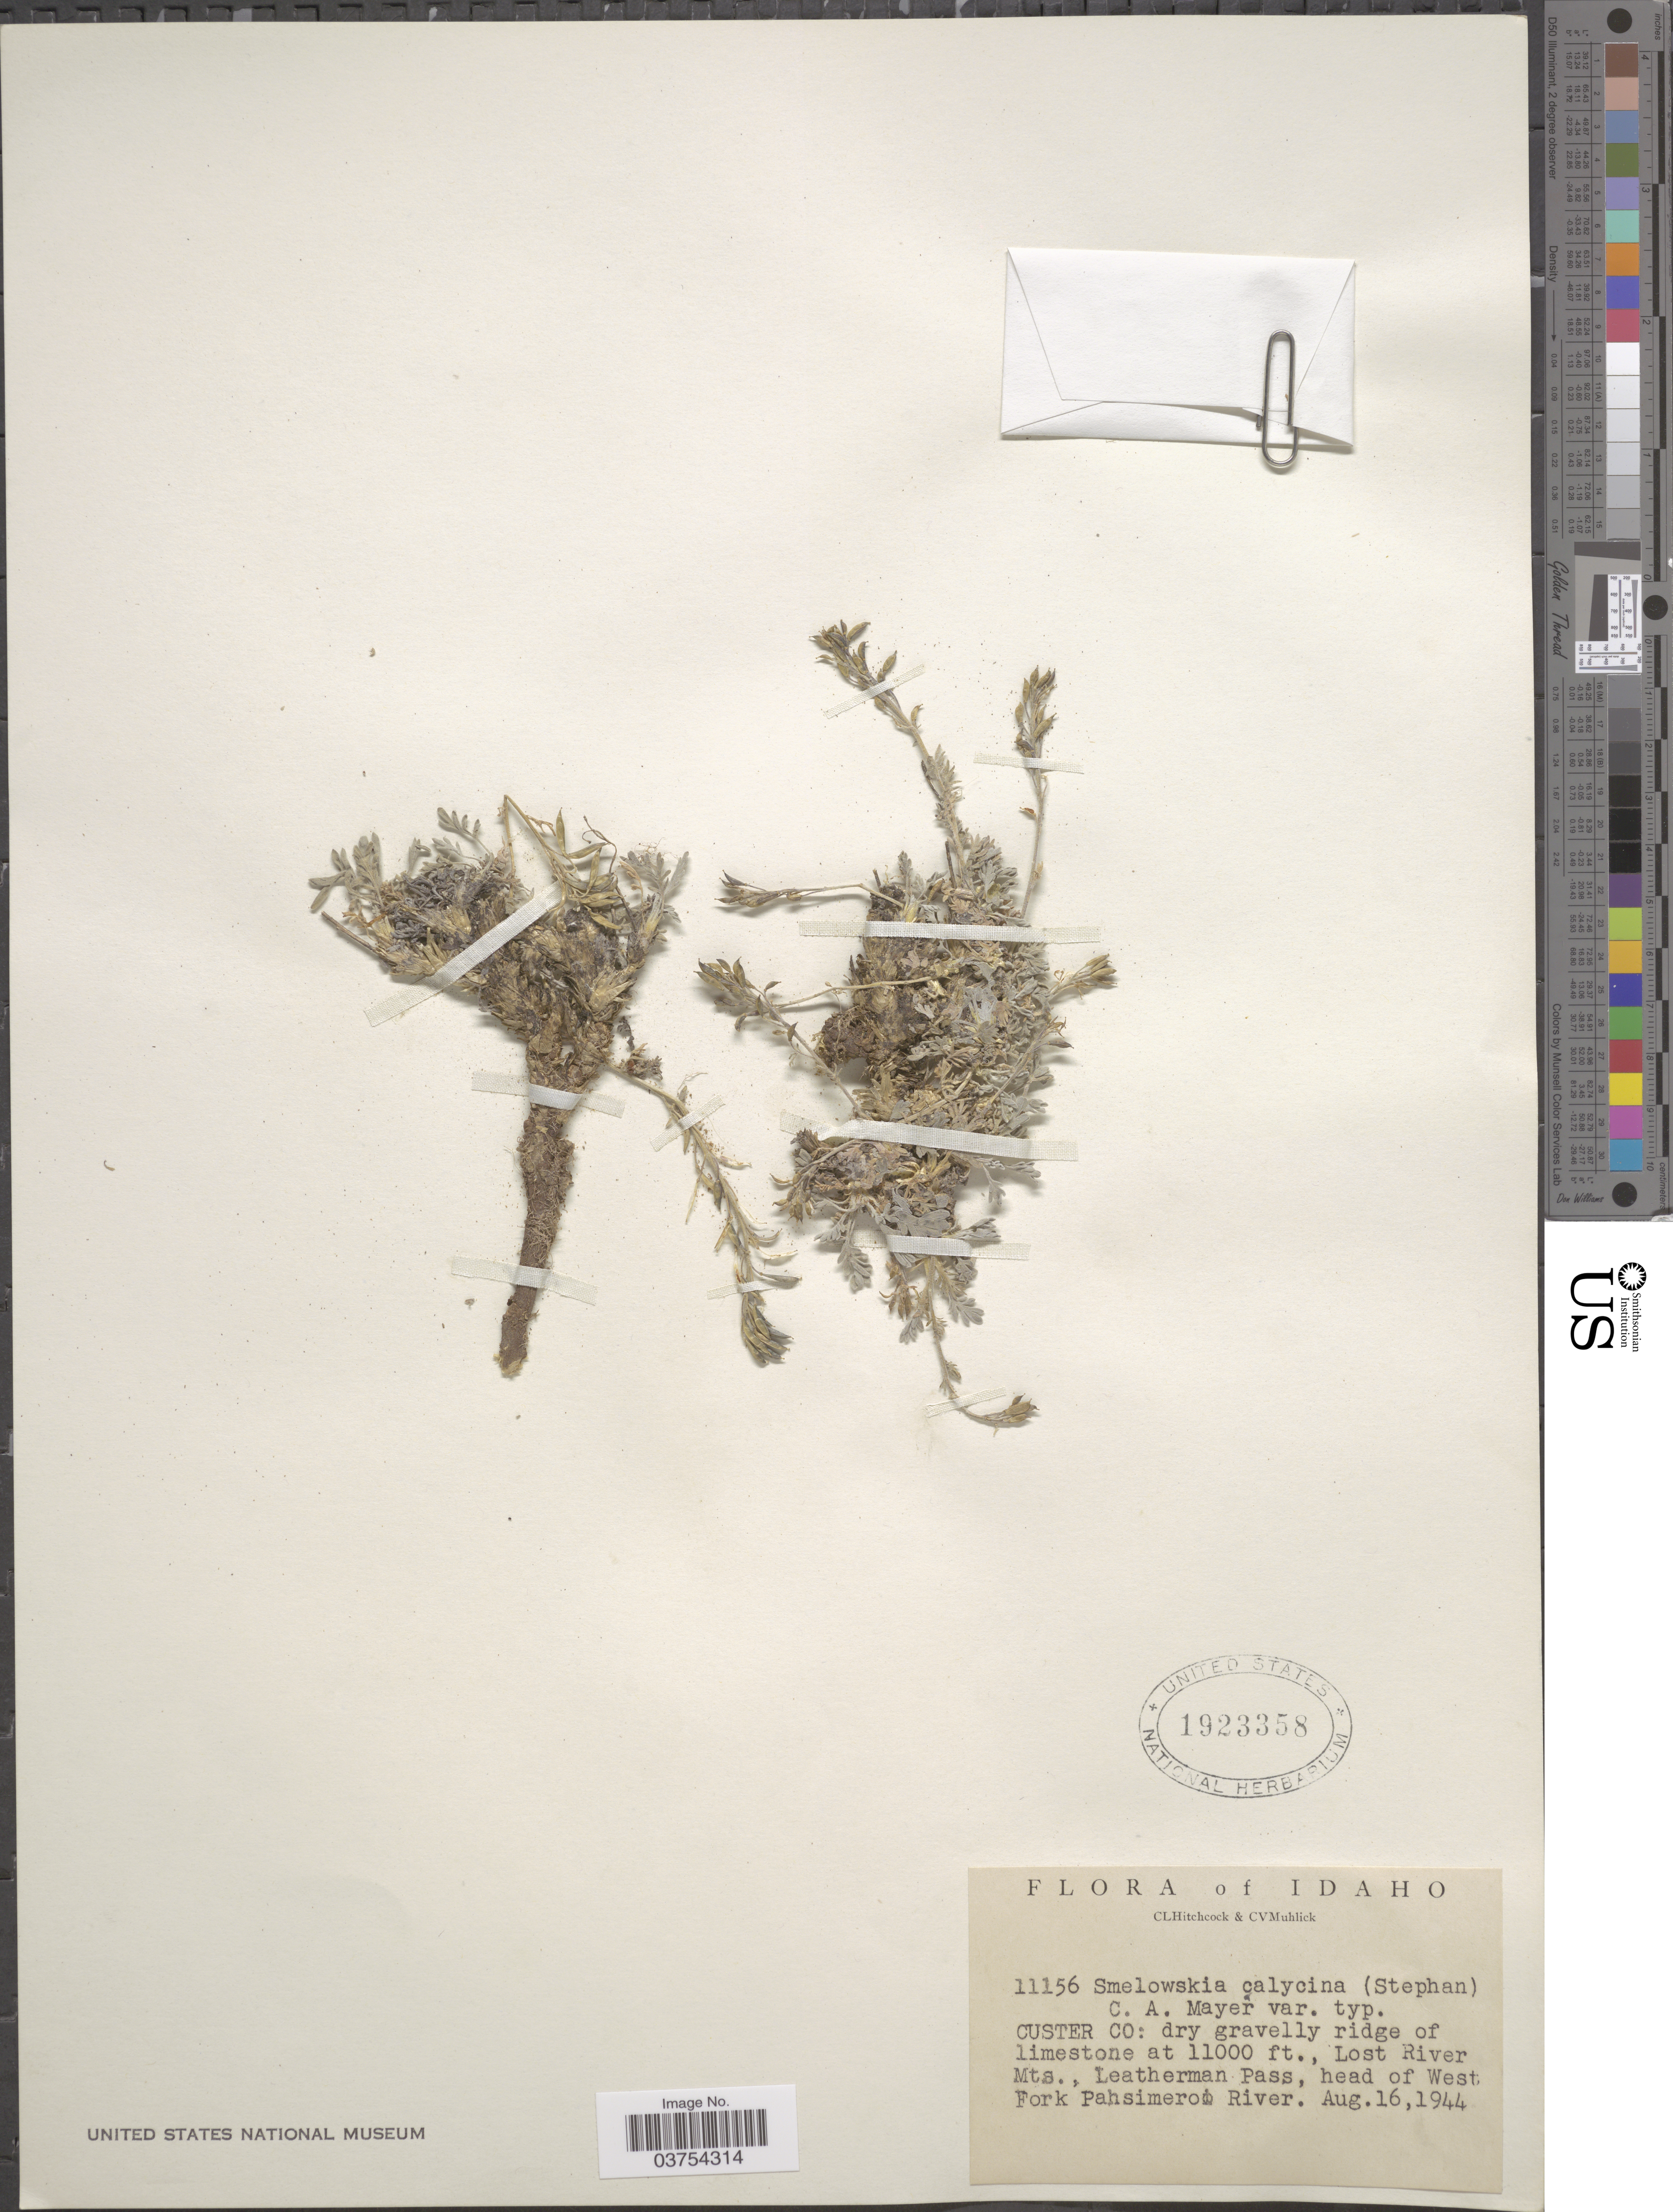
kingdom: Plantae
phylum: Tracheophyta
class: Magnoliopsida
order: Brassicales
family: Brassicaceae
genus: Smelowskia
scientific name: Smelowskia calycina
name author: (Stephan) C.A. Mey.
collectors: C. L. Hitchcock & C. V. Muhlick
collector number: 11156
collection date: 1944-08-16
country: United States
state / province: Idaho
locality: Custer Co: dry gravelly ridge of limestone, Lost River Mts., Leatherman Pass, head of West Fork Pahsimeroi River.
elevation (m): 3353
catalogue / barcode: US 1923358